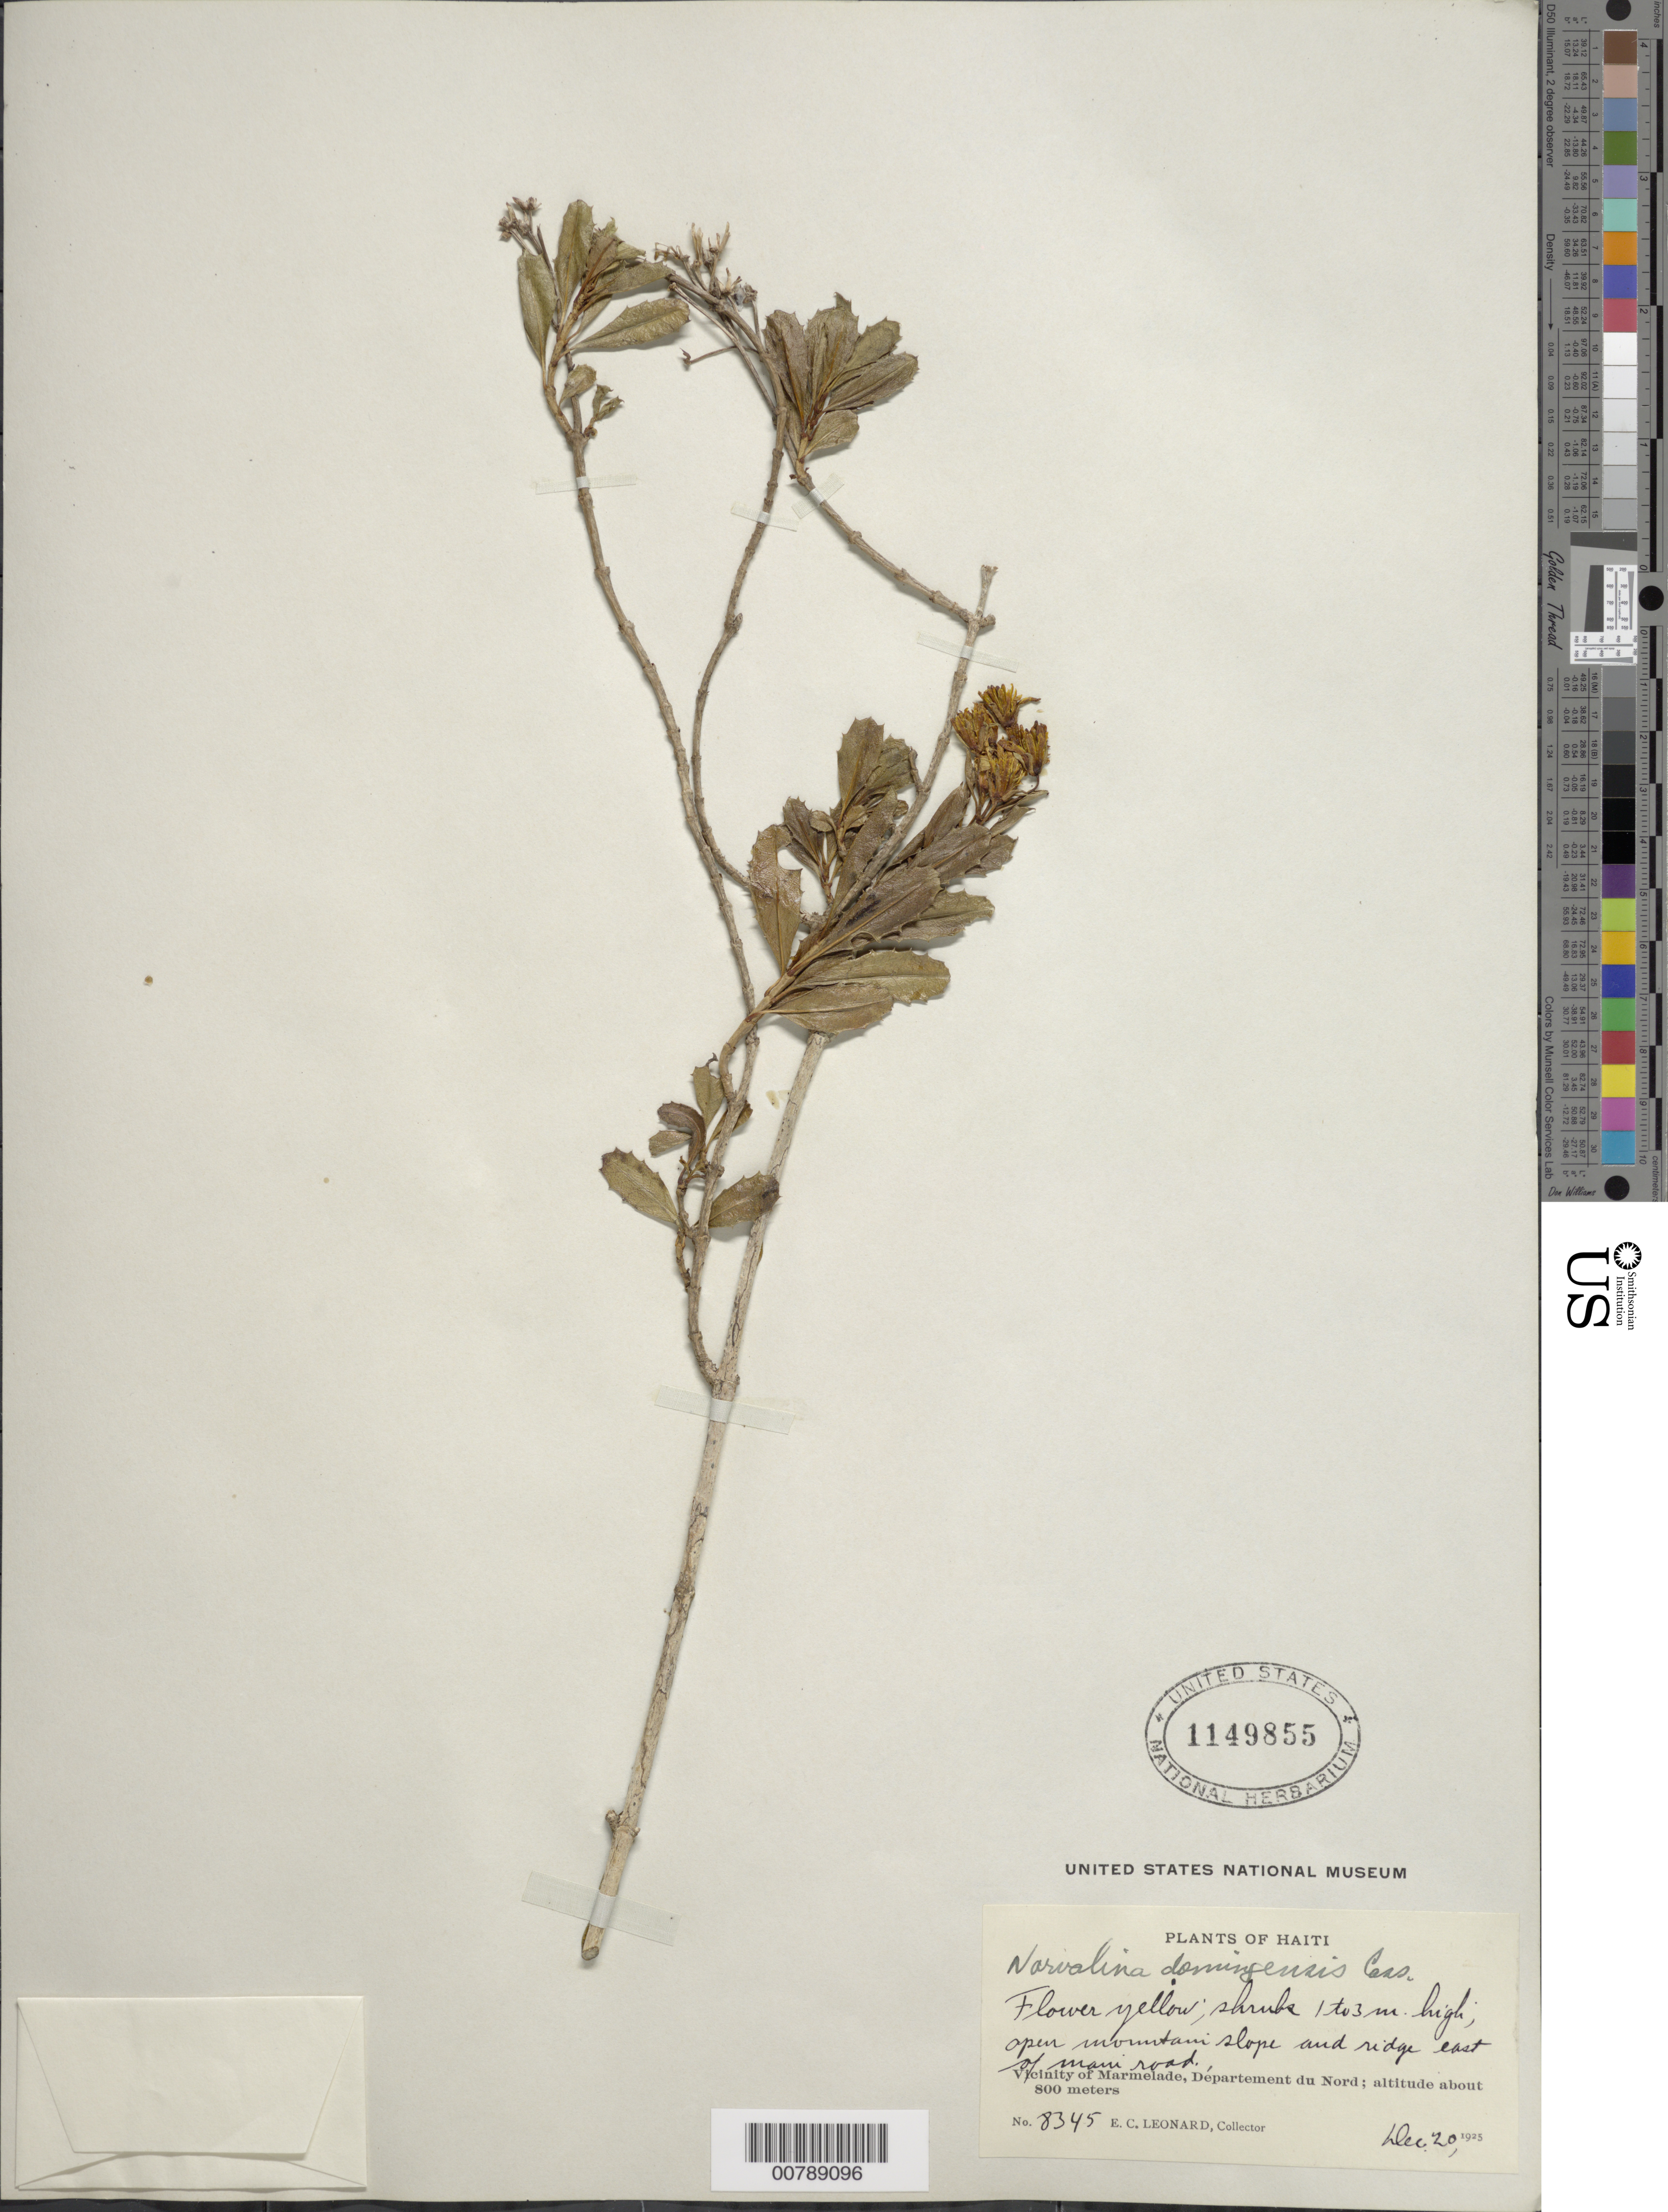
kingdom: Plantae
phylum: Tracheophyta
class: Magnoliopsida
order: Asterales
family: Asteraceae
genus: Narvalina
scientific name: Narvalina domingensis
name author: (Cass.) Less.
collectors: E. C. Leonard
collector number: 8345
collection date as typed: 20 Dec 1925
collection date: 1925-12-20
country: Haiti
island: Hispaniola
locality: Vicinity of Marmelade, Département du Nord. Open mountain slope and ridge east of mani road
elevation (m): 800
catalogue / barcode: US 1149855